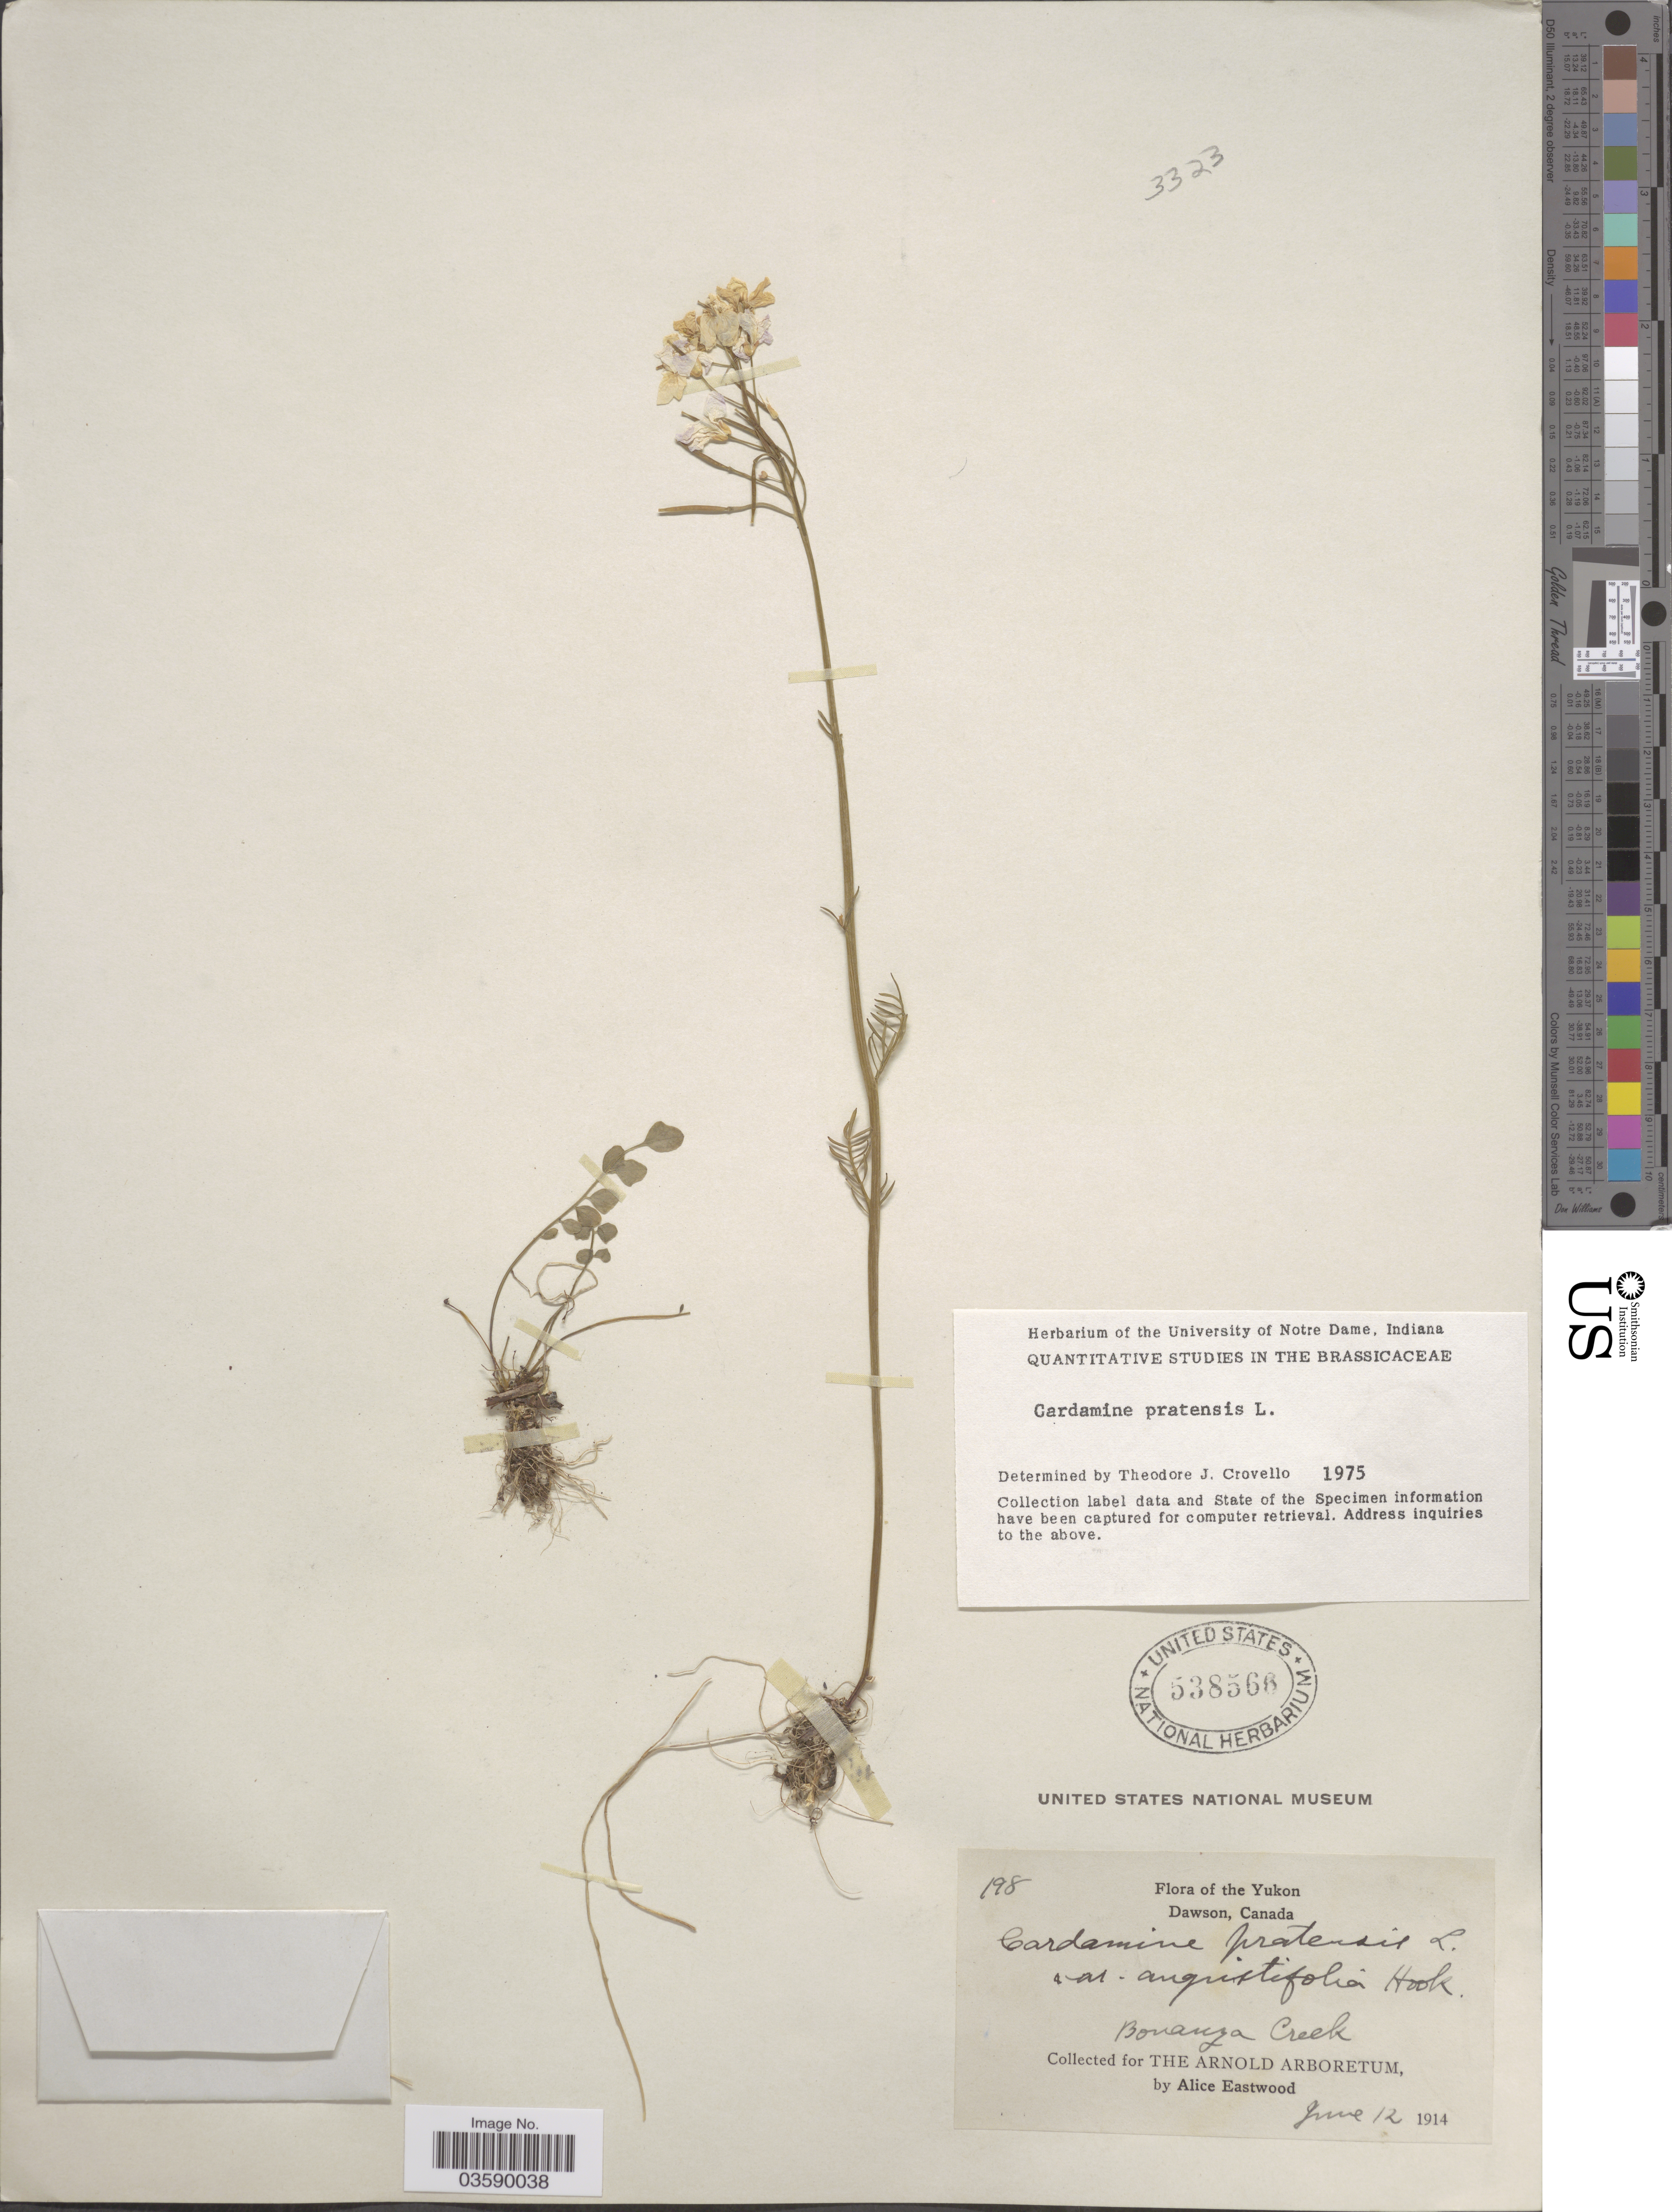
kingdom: Plantae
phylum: Tracheophyta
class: Magnoliopsida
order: Brassicales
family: Brassicaceae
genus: Cardamine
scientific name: Cardamine pratensis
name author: L.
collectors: A. Eastwood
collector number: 198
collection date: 1914-06-12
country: Canada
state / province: Yukon Territory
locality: Dawson. Bonanza Creek.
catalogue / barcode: US 538566